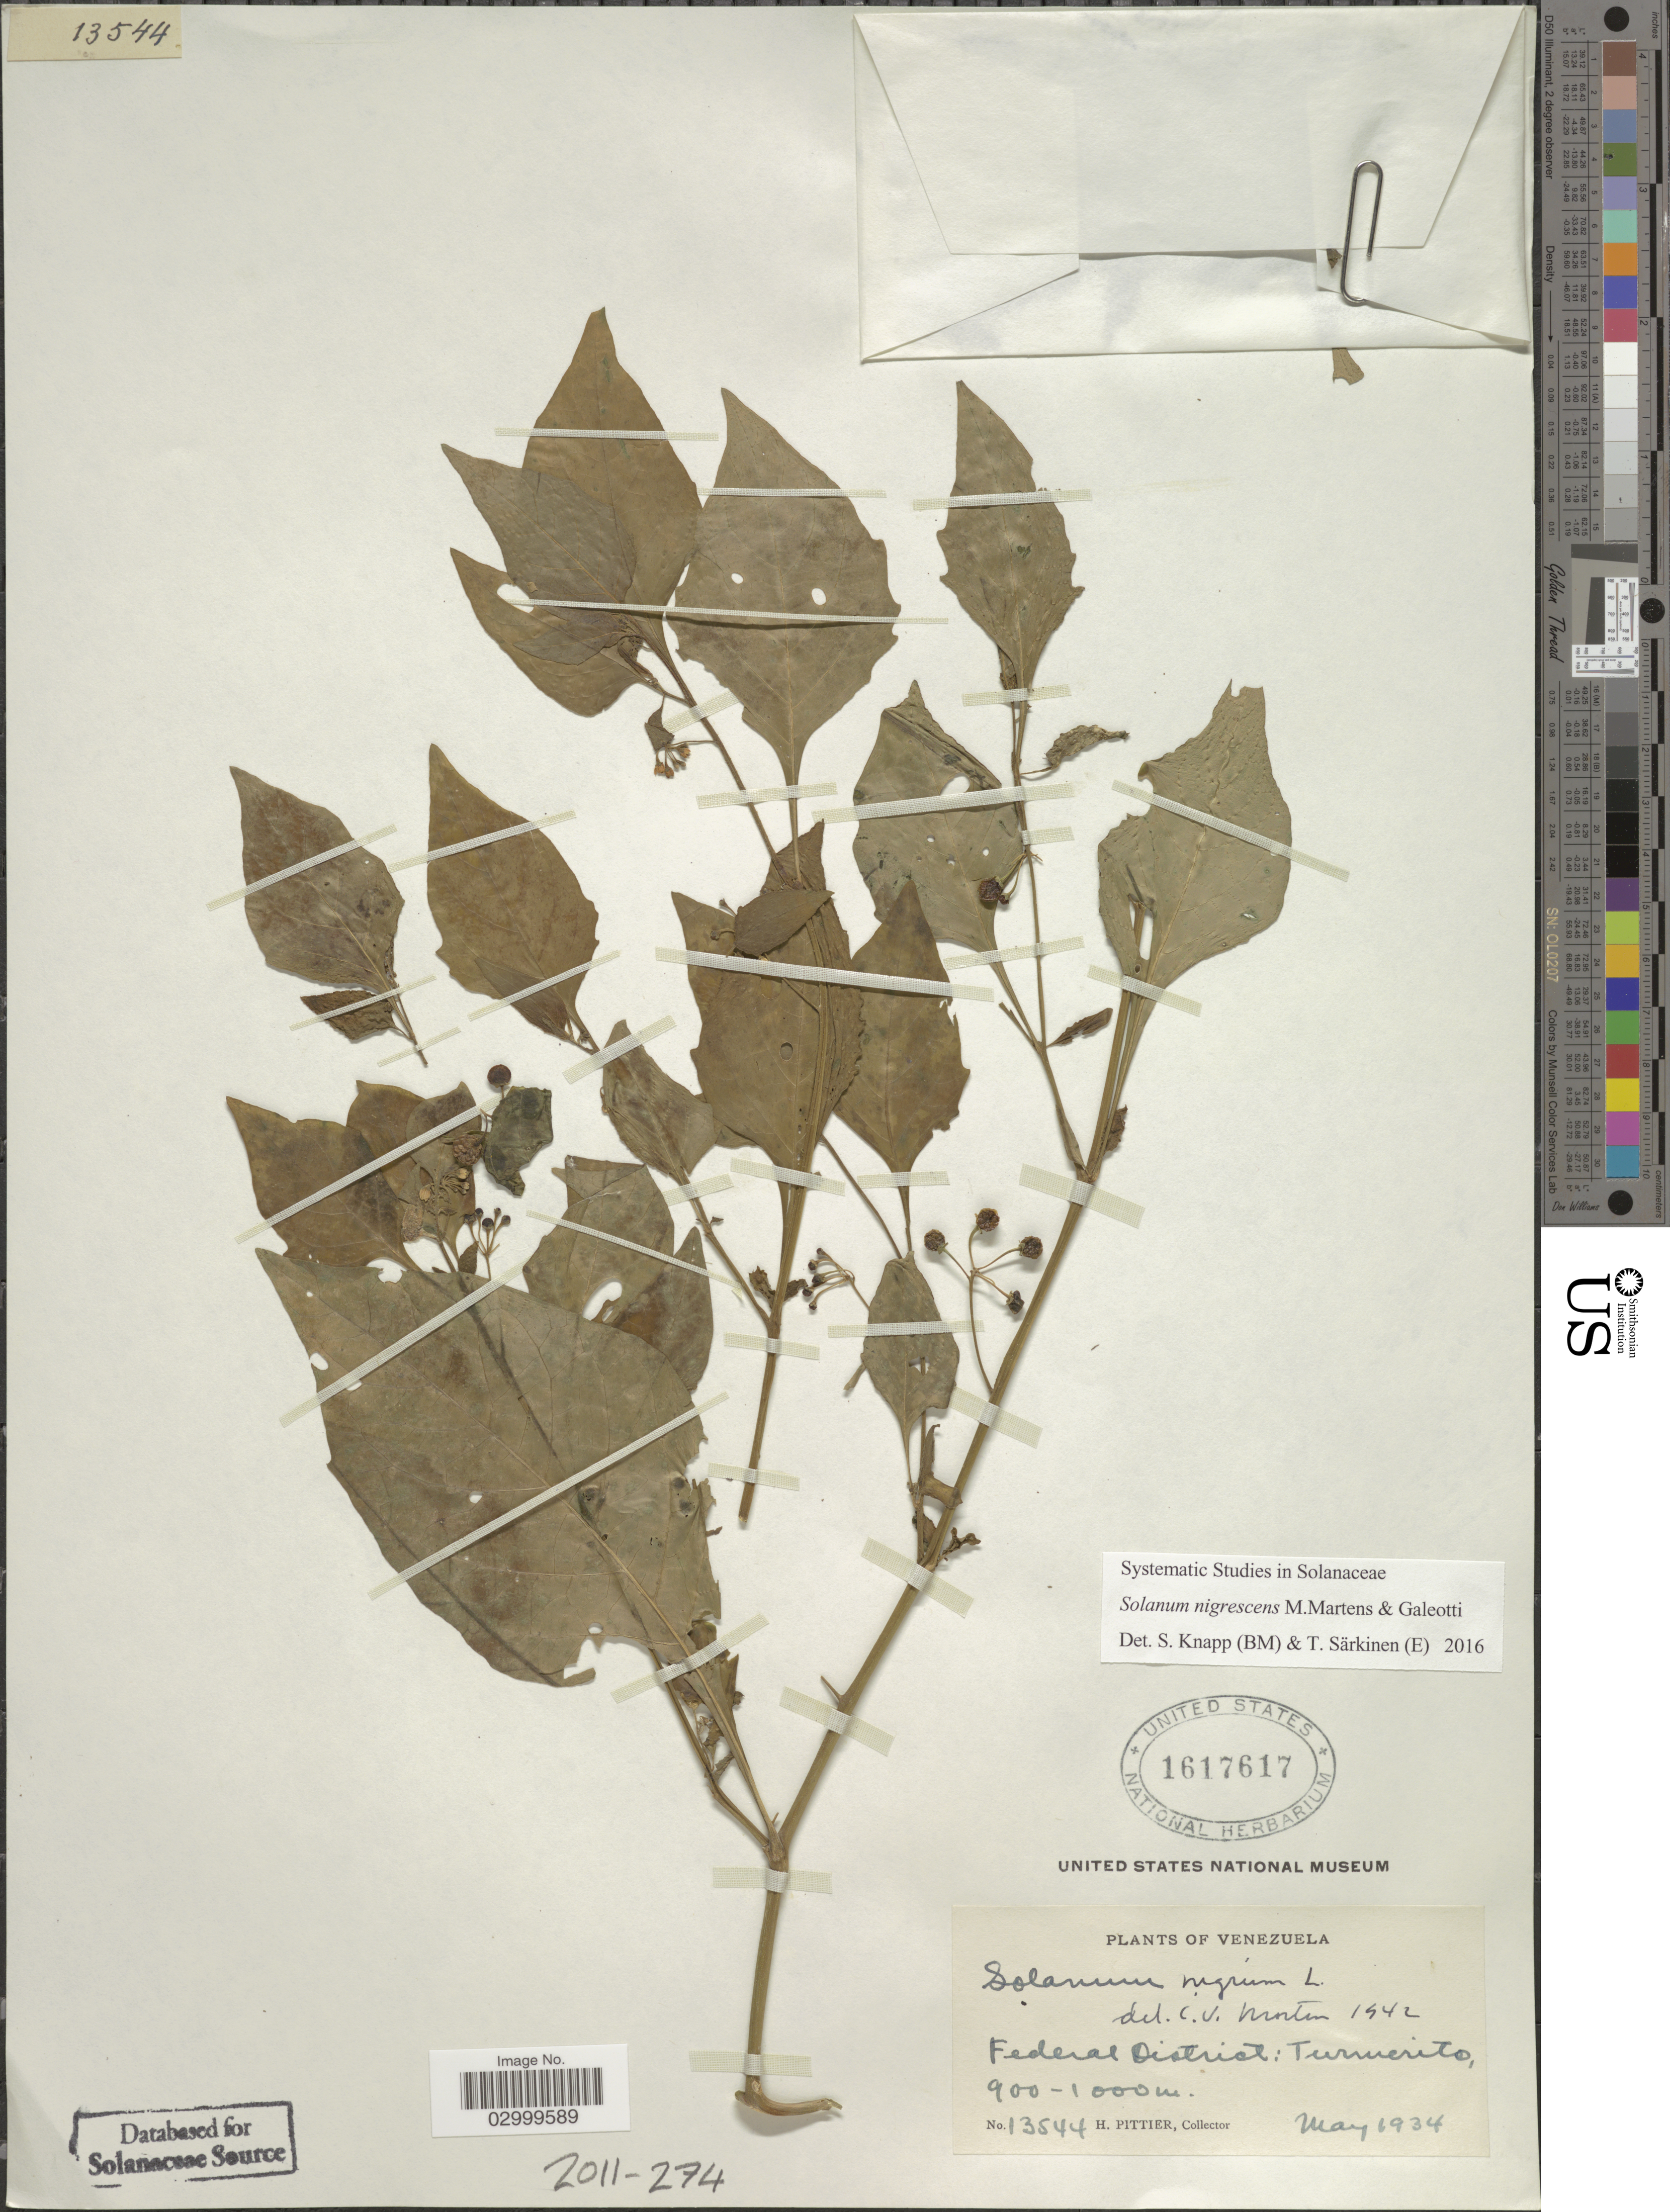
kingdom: Plantae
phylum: Tracheophyta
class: Magnoliopsida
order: Solanales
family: Solanaceae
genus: Solanum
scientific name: Solanum nigrescens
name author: M. Martens & Galeotti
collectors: H. F. Pittier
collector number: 13544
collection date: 1934-05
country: Venezuela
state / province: Distrito Federal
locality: Federal District: Turmerito.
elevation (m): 900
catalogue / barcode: US 1617617